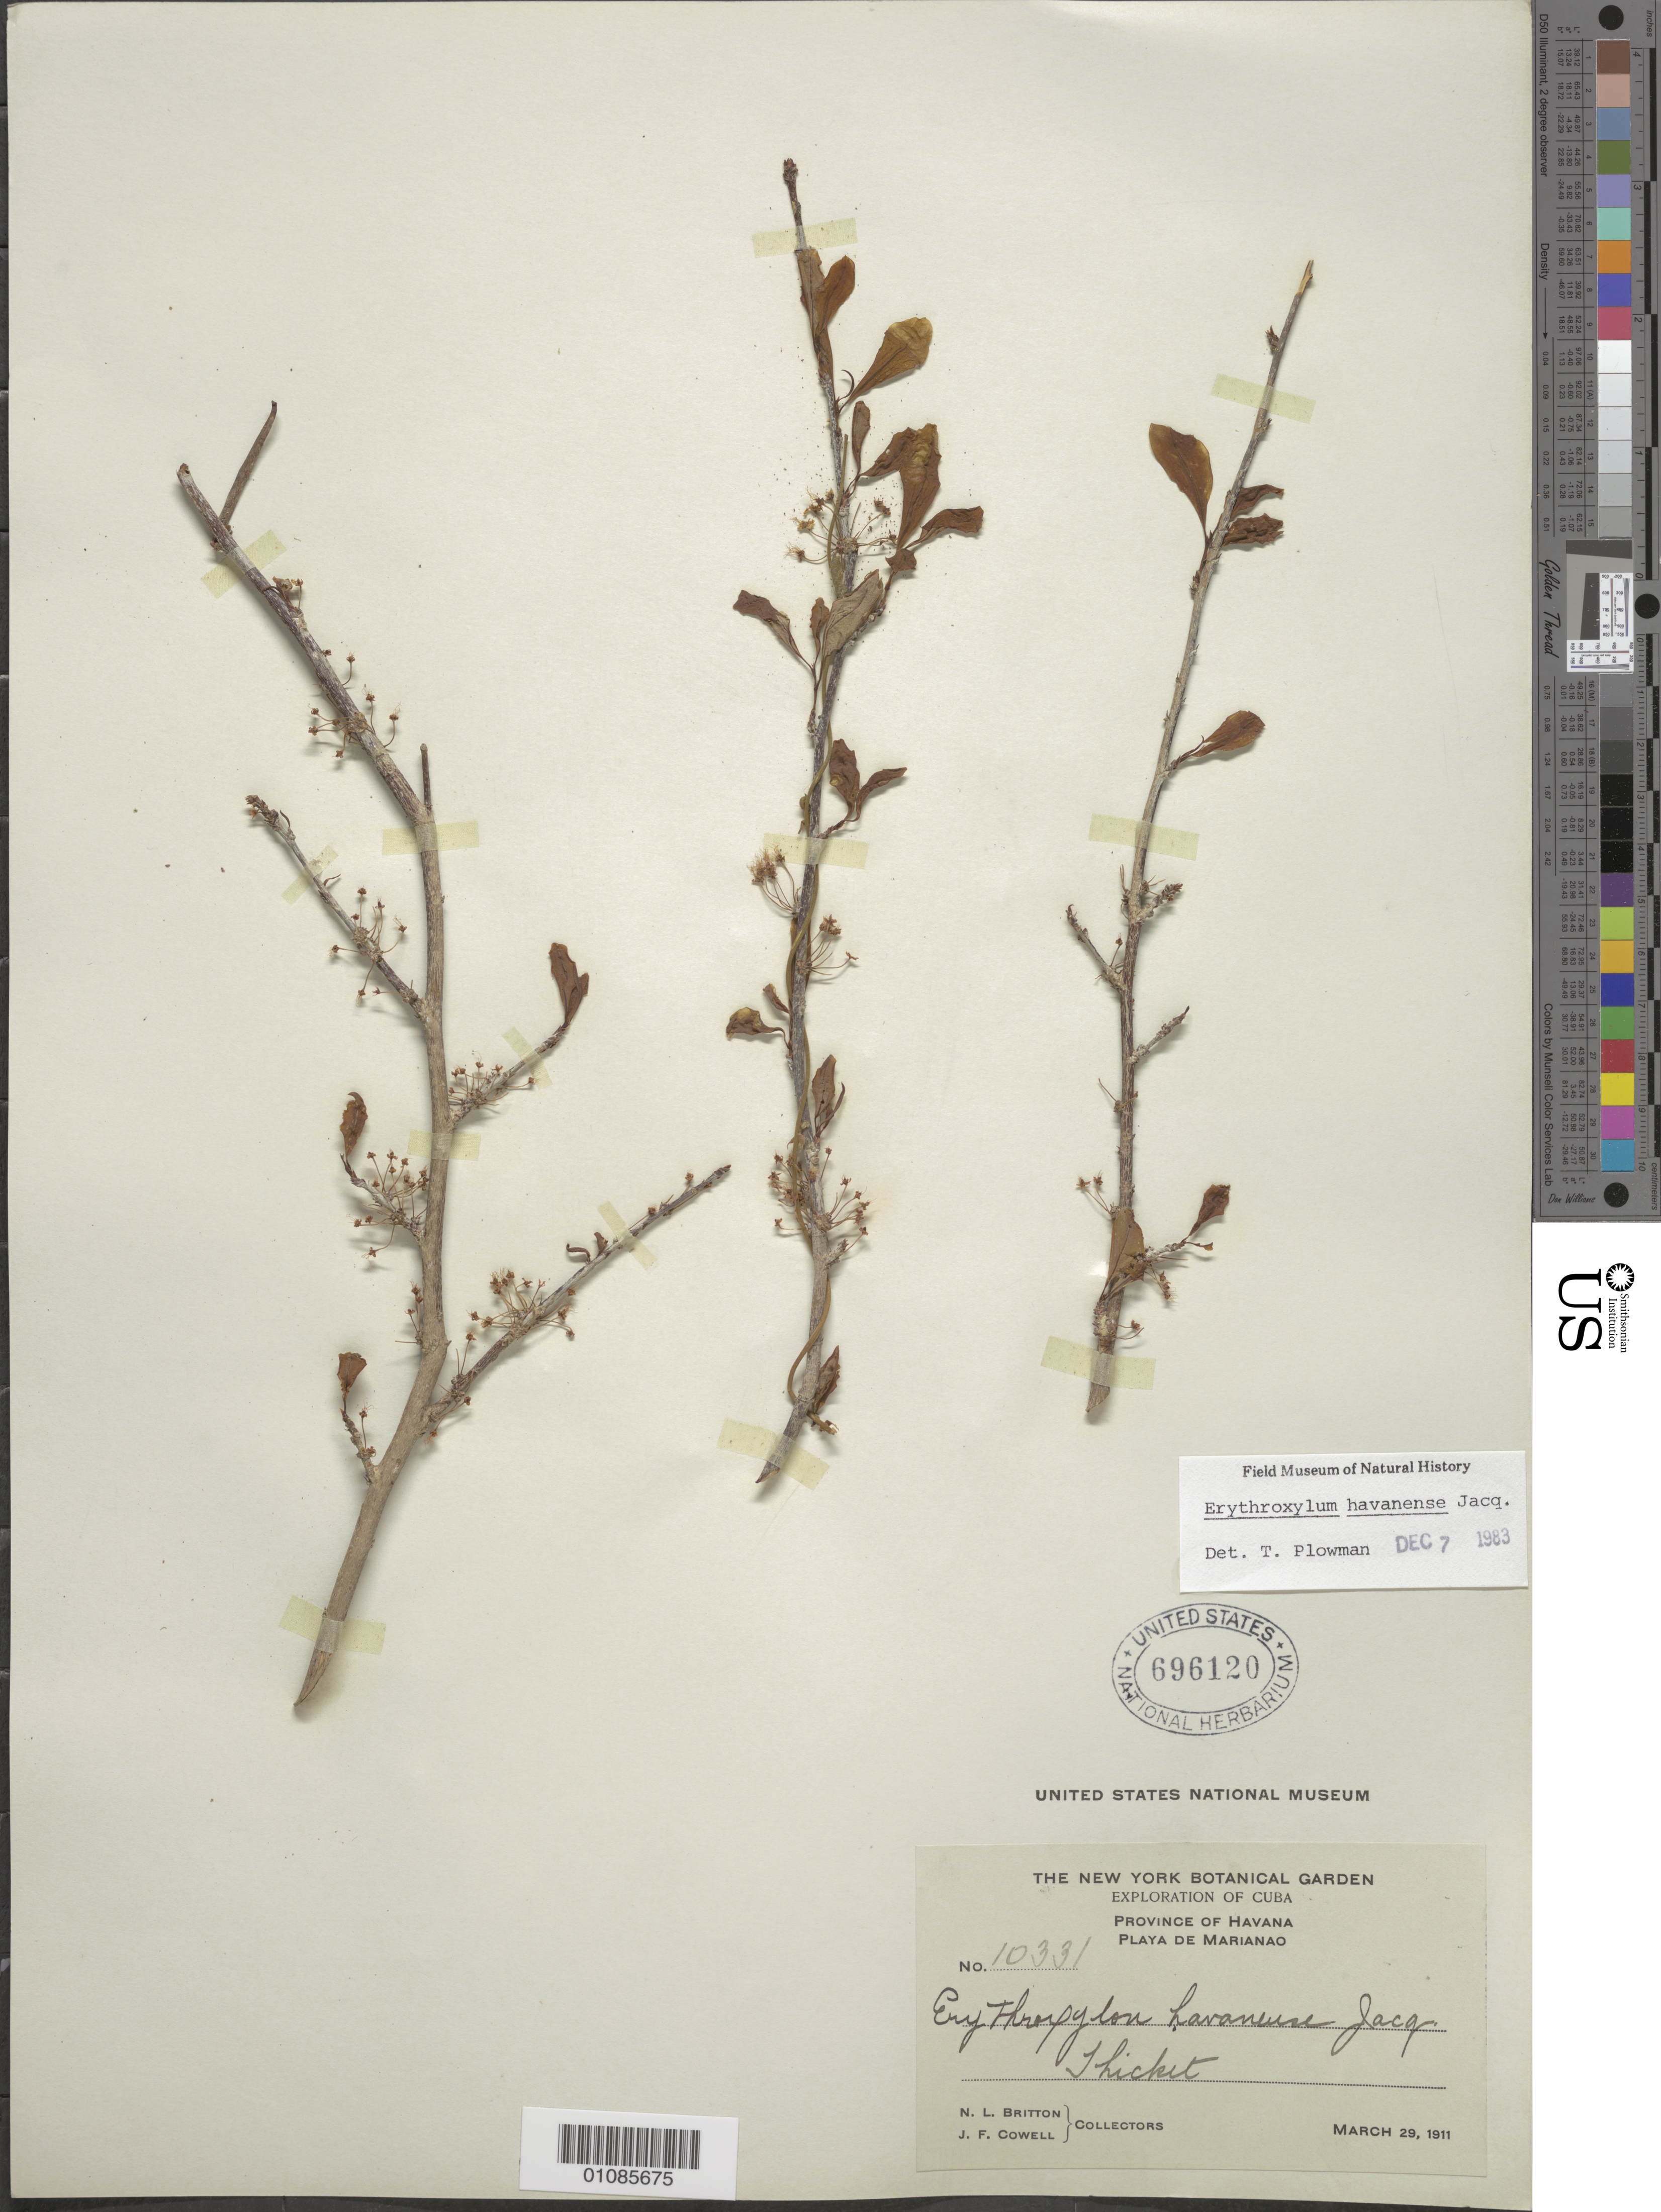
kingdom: Plantae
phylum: Tracheophyta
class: Magnoliopsida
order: Malpighiales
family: Erythroxylaceae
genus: Erythroxylum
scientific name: Erythroxylum havanense var. havanense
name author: Jacq.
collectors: N. Britton & J. F. Cowell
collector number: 10331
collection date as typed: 29 Mar 1911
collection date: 1911-03-29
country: Cuba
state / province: La Habana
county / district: Municipio Playa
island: Cuba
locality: Playa de Marianao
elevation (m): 65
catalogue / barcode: US 696120